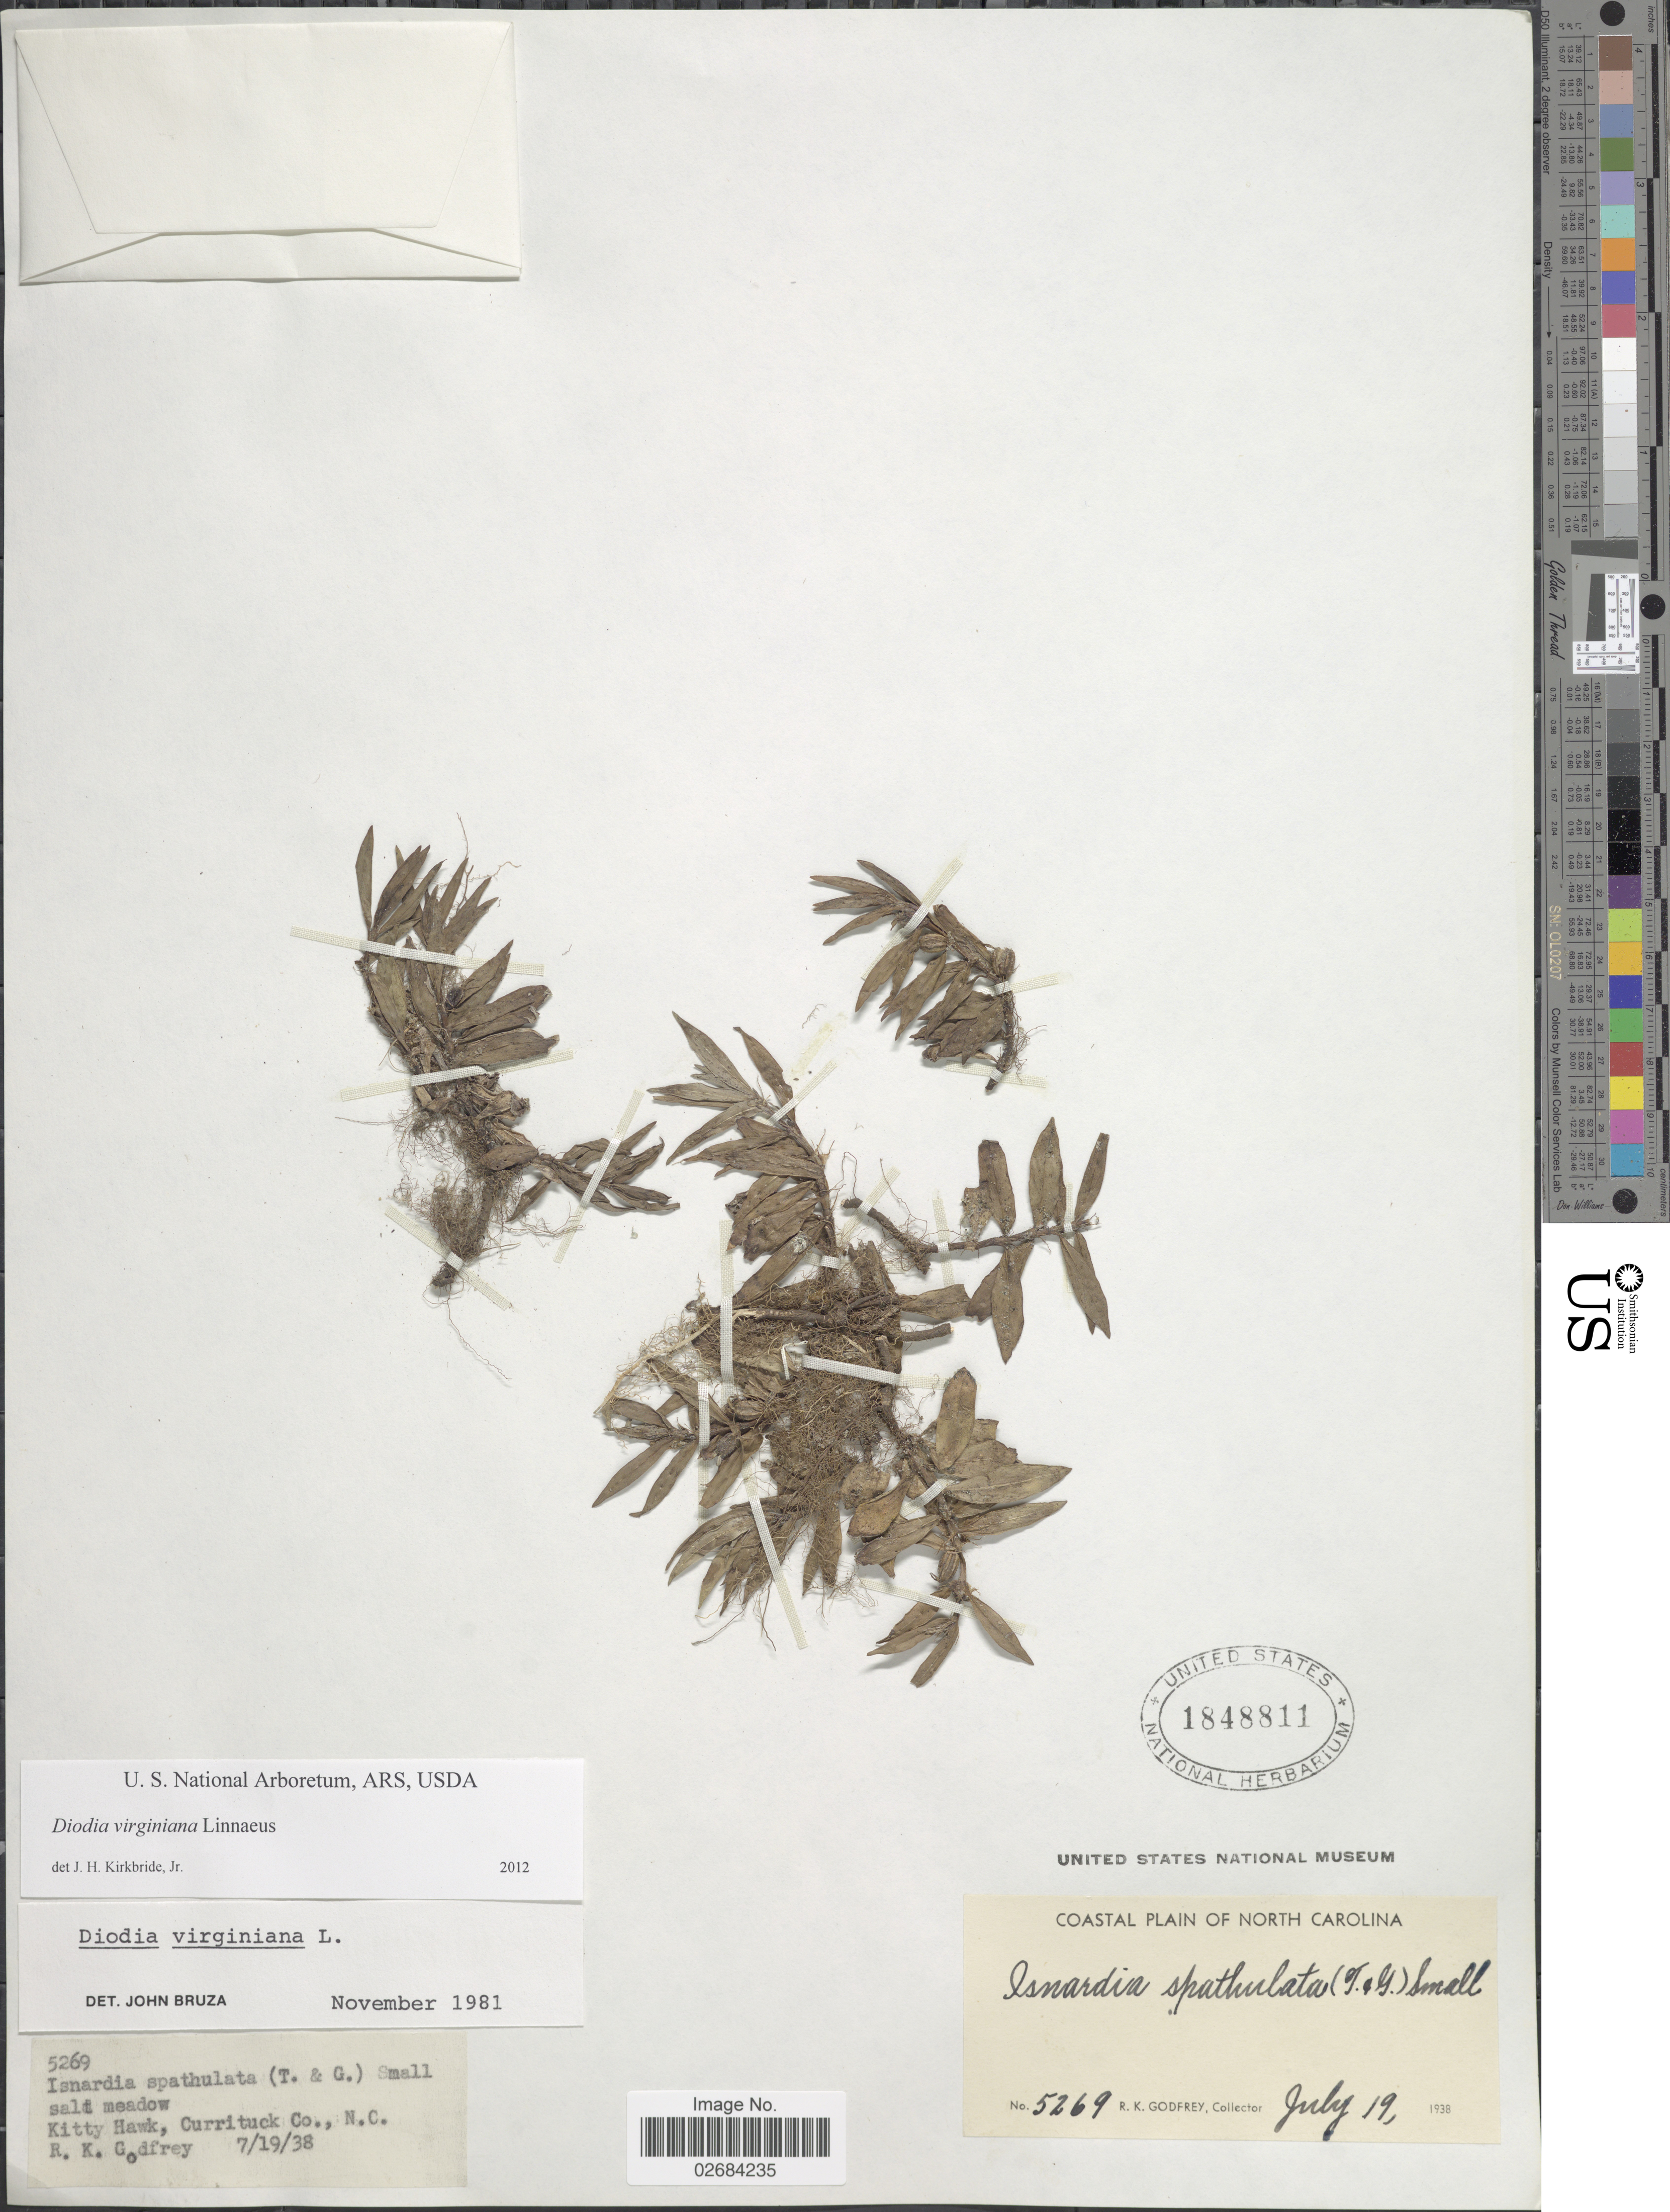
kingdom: Plantae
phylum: Tracheophyta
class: Magnoliopsida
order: Gentianales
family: Rubiaceae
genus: Diodia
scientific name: Diodia virginiana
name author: L.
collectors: R. K. Godfrey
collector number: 5269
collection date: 1938-07-19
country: United States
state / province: North Carolina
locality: Coastal Plain. Kitty Hawk, Currituck Co.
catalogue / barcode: US 1848811